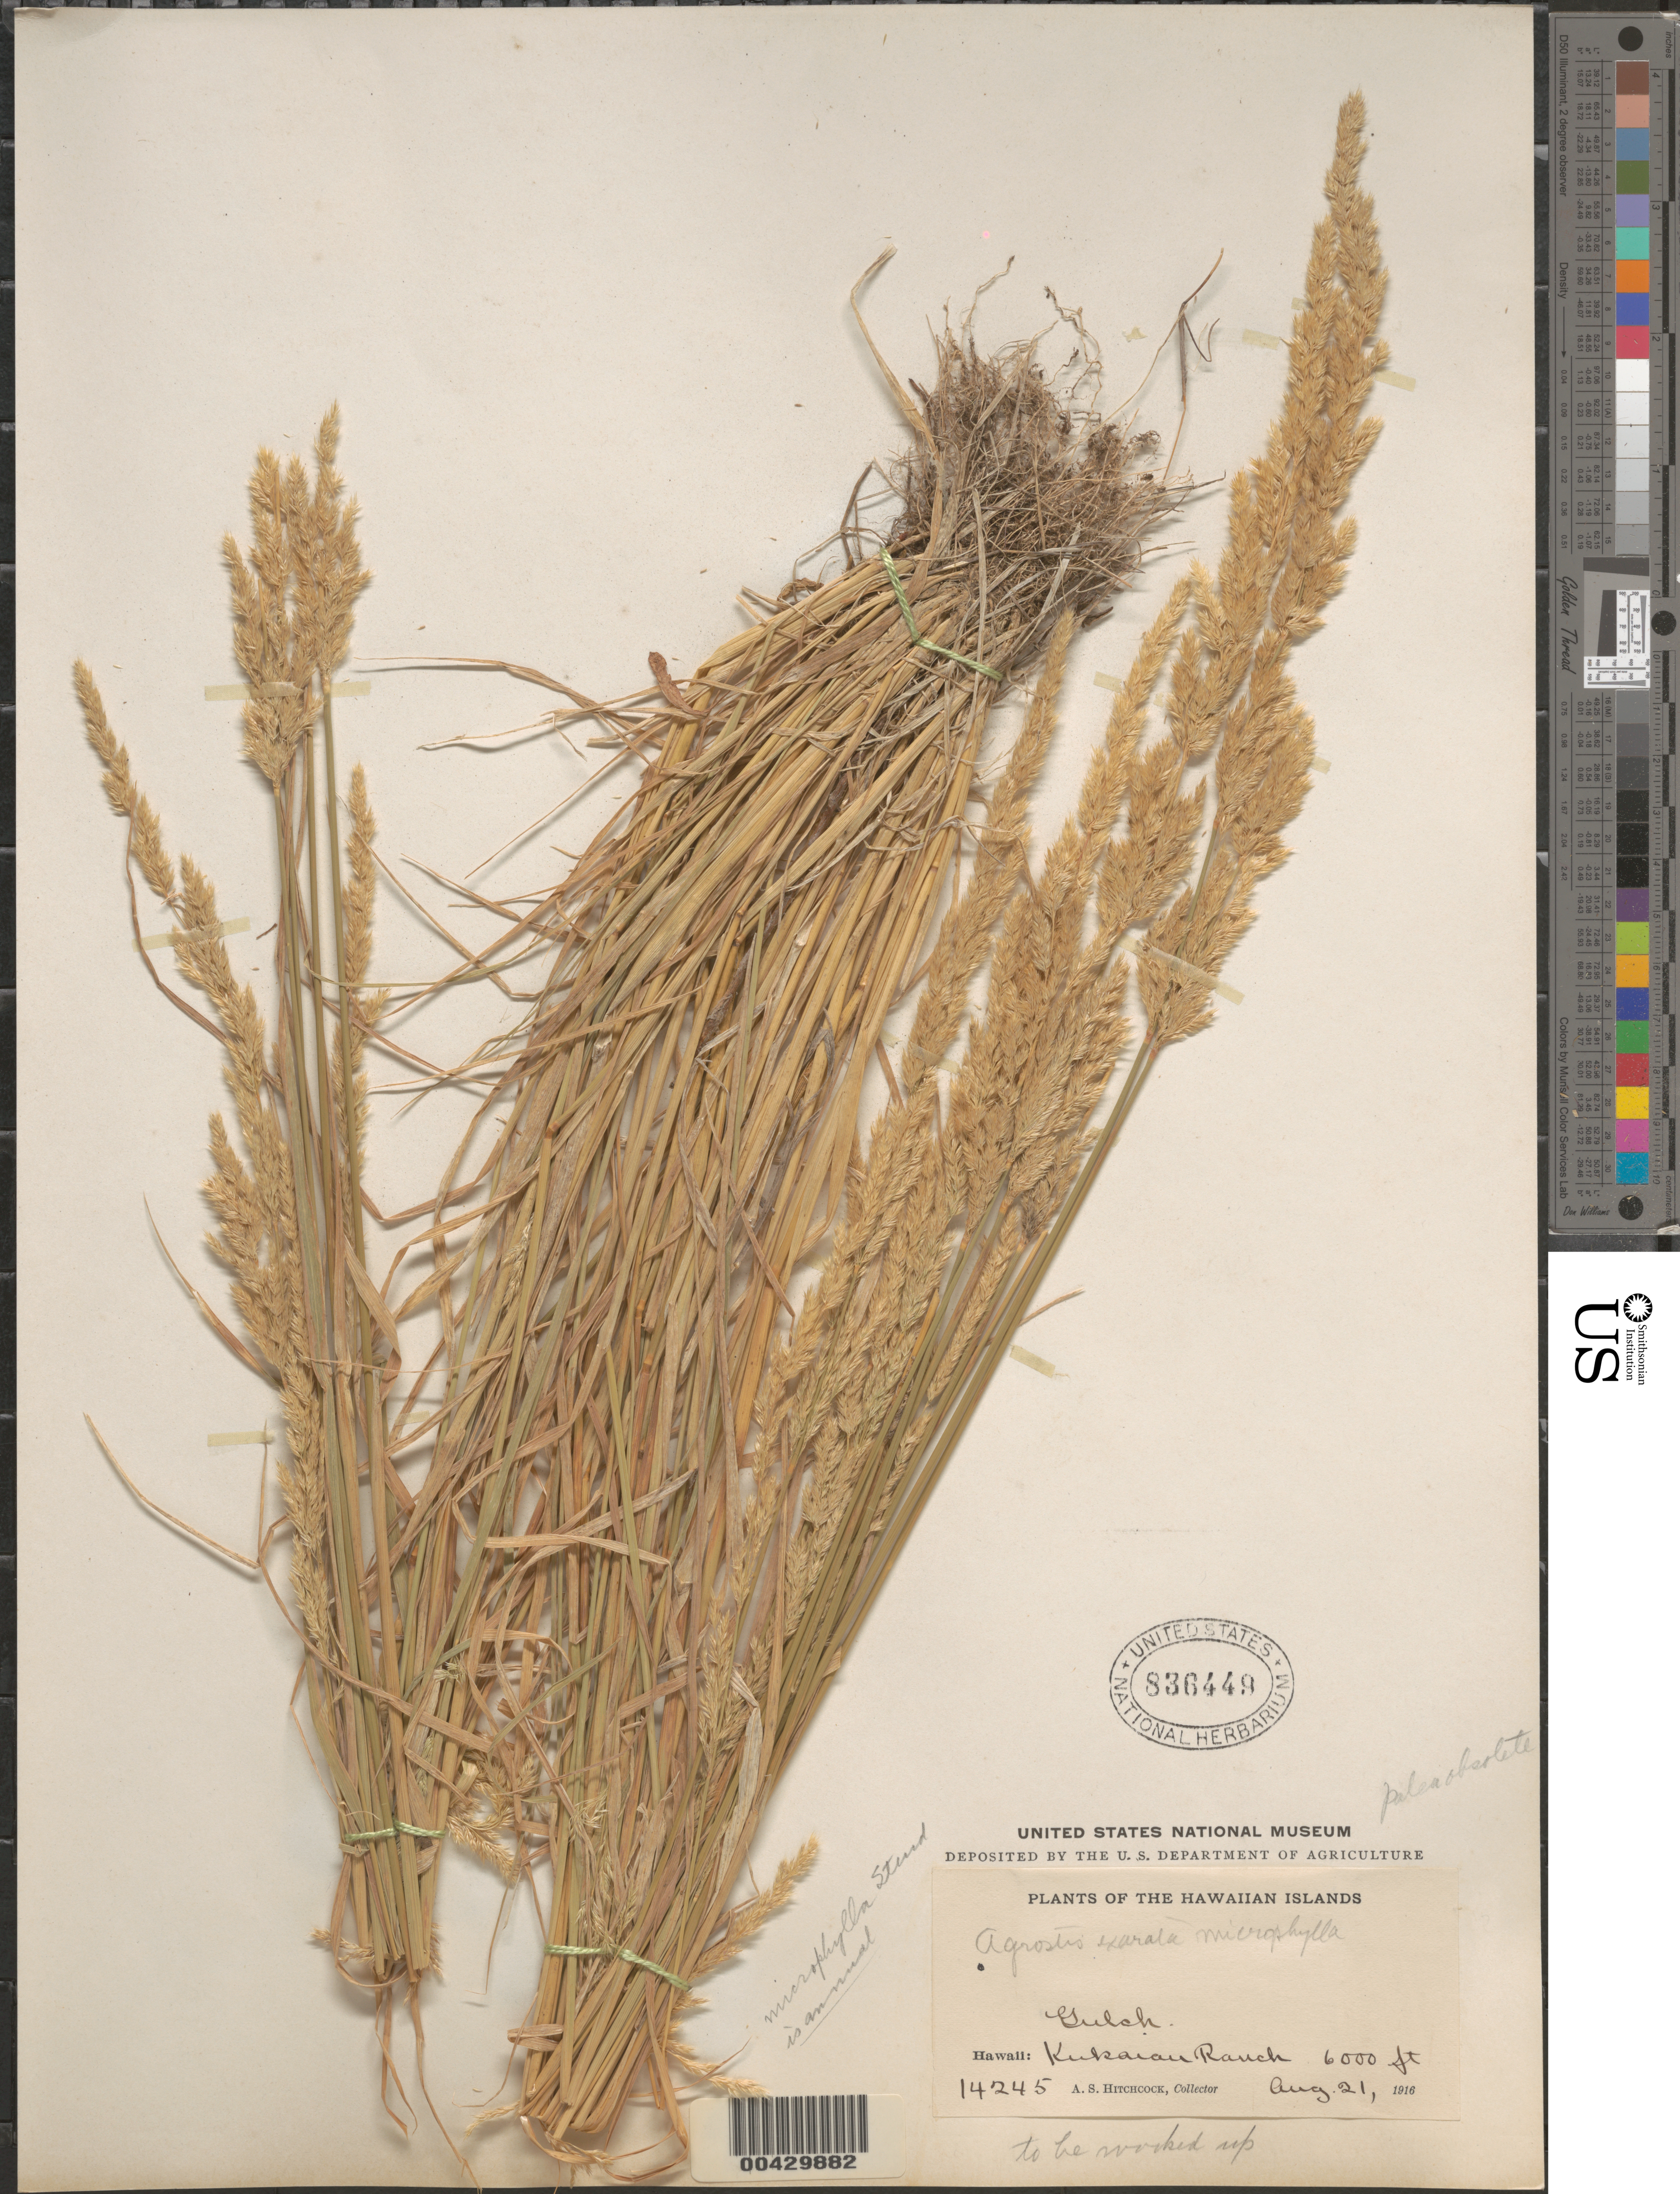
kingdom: Plantae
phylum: Tracheophyta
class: Liliopsida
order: Poales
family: Poaceae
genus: Agrostis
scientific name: Agrostis exarata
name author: Trin.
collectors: A. S. Hitchcock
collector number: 14245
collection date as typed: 21 Aug 1916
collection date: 1916-08-21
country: United States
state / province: Hawaii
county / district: Hawaii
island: Hawaii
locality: Kukaiau Ranch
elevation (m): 1829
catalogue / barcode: US 836449